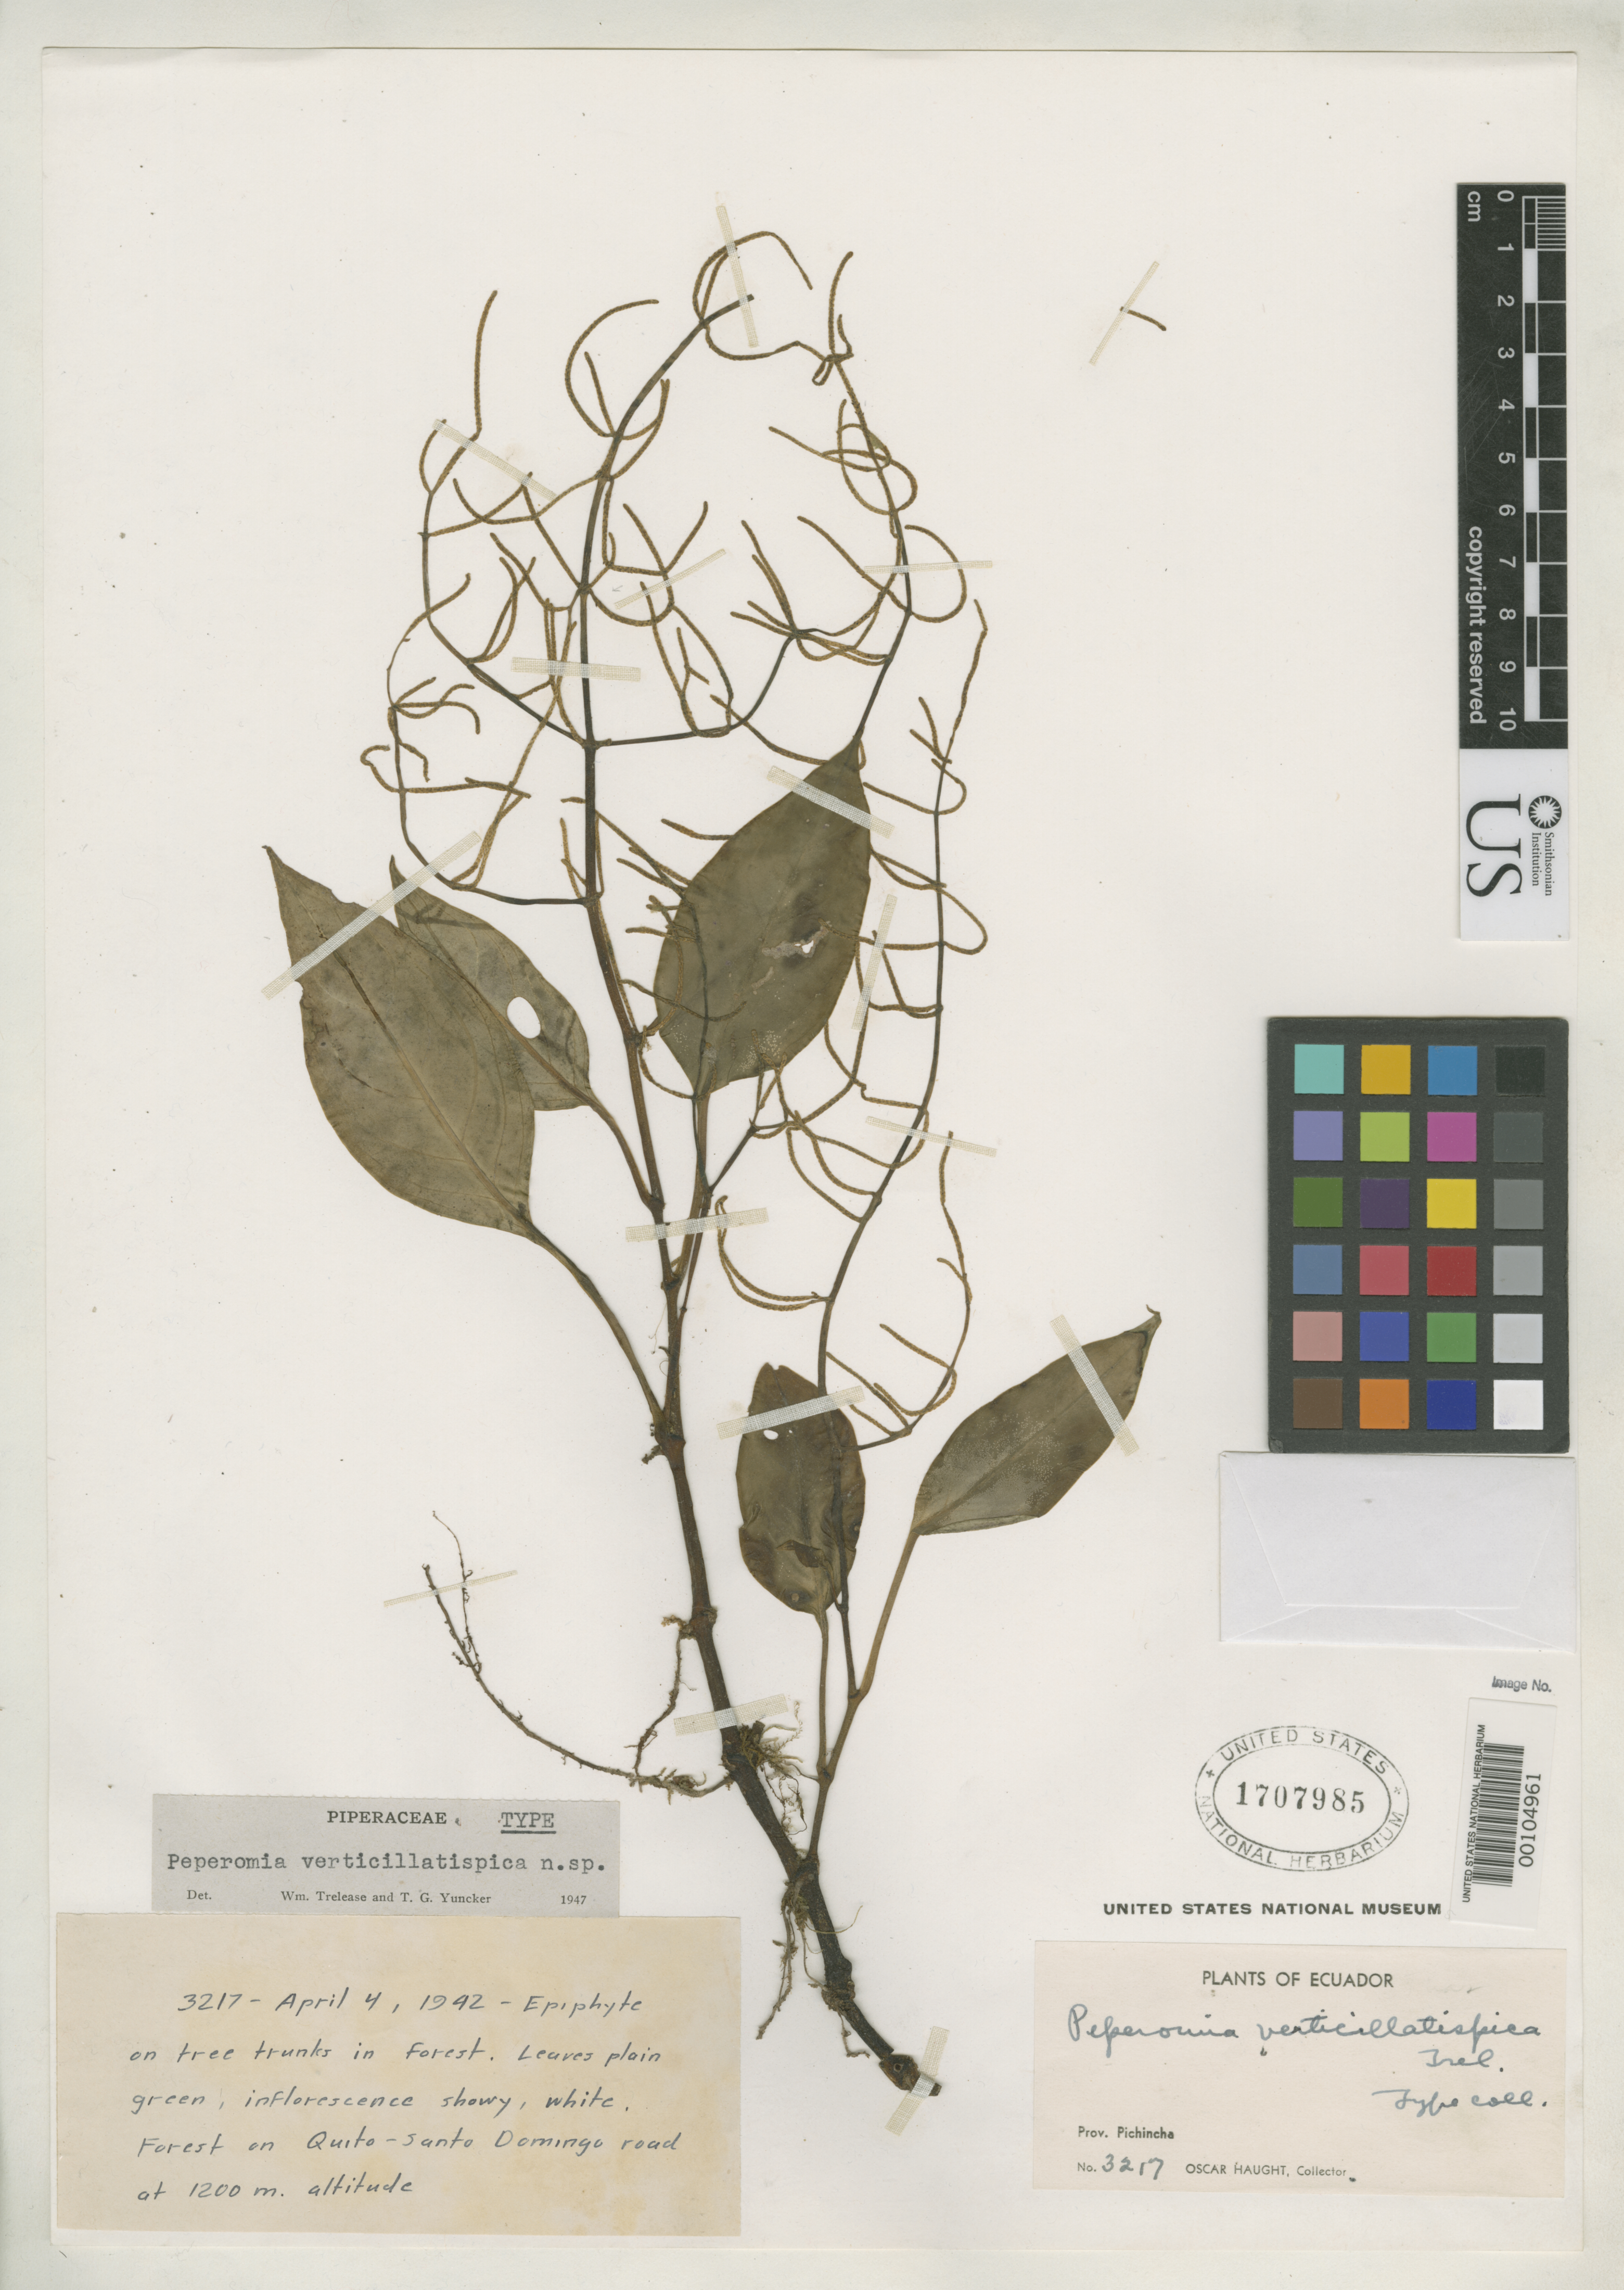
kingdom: Plantae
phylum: Tracheophyta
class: Magnoliopsida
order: Piperales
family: Piperaceae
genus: Peperomia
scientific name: Peperomia verticillatispica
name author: Trel. & Yunck.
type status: Holotype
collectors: O. L. Haught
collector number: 3217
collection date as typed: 04 Apr 1942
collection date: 1942-04-04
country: Ecuador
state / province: Pichincha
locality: Between Quito and Santo Domingo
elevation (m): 1200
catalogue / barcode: US 1707985